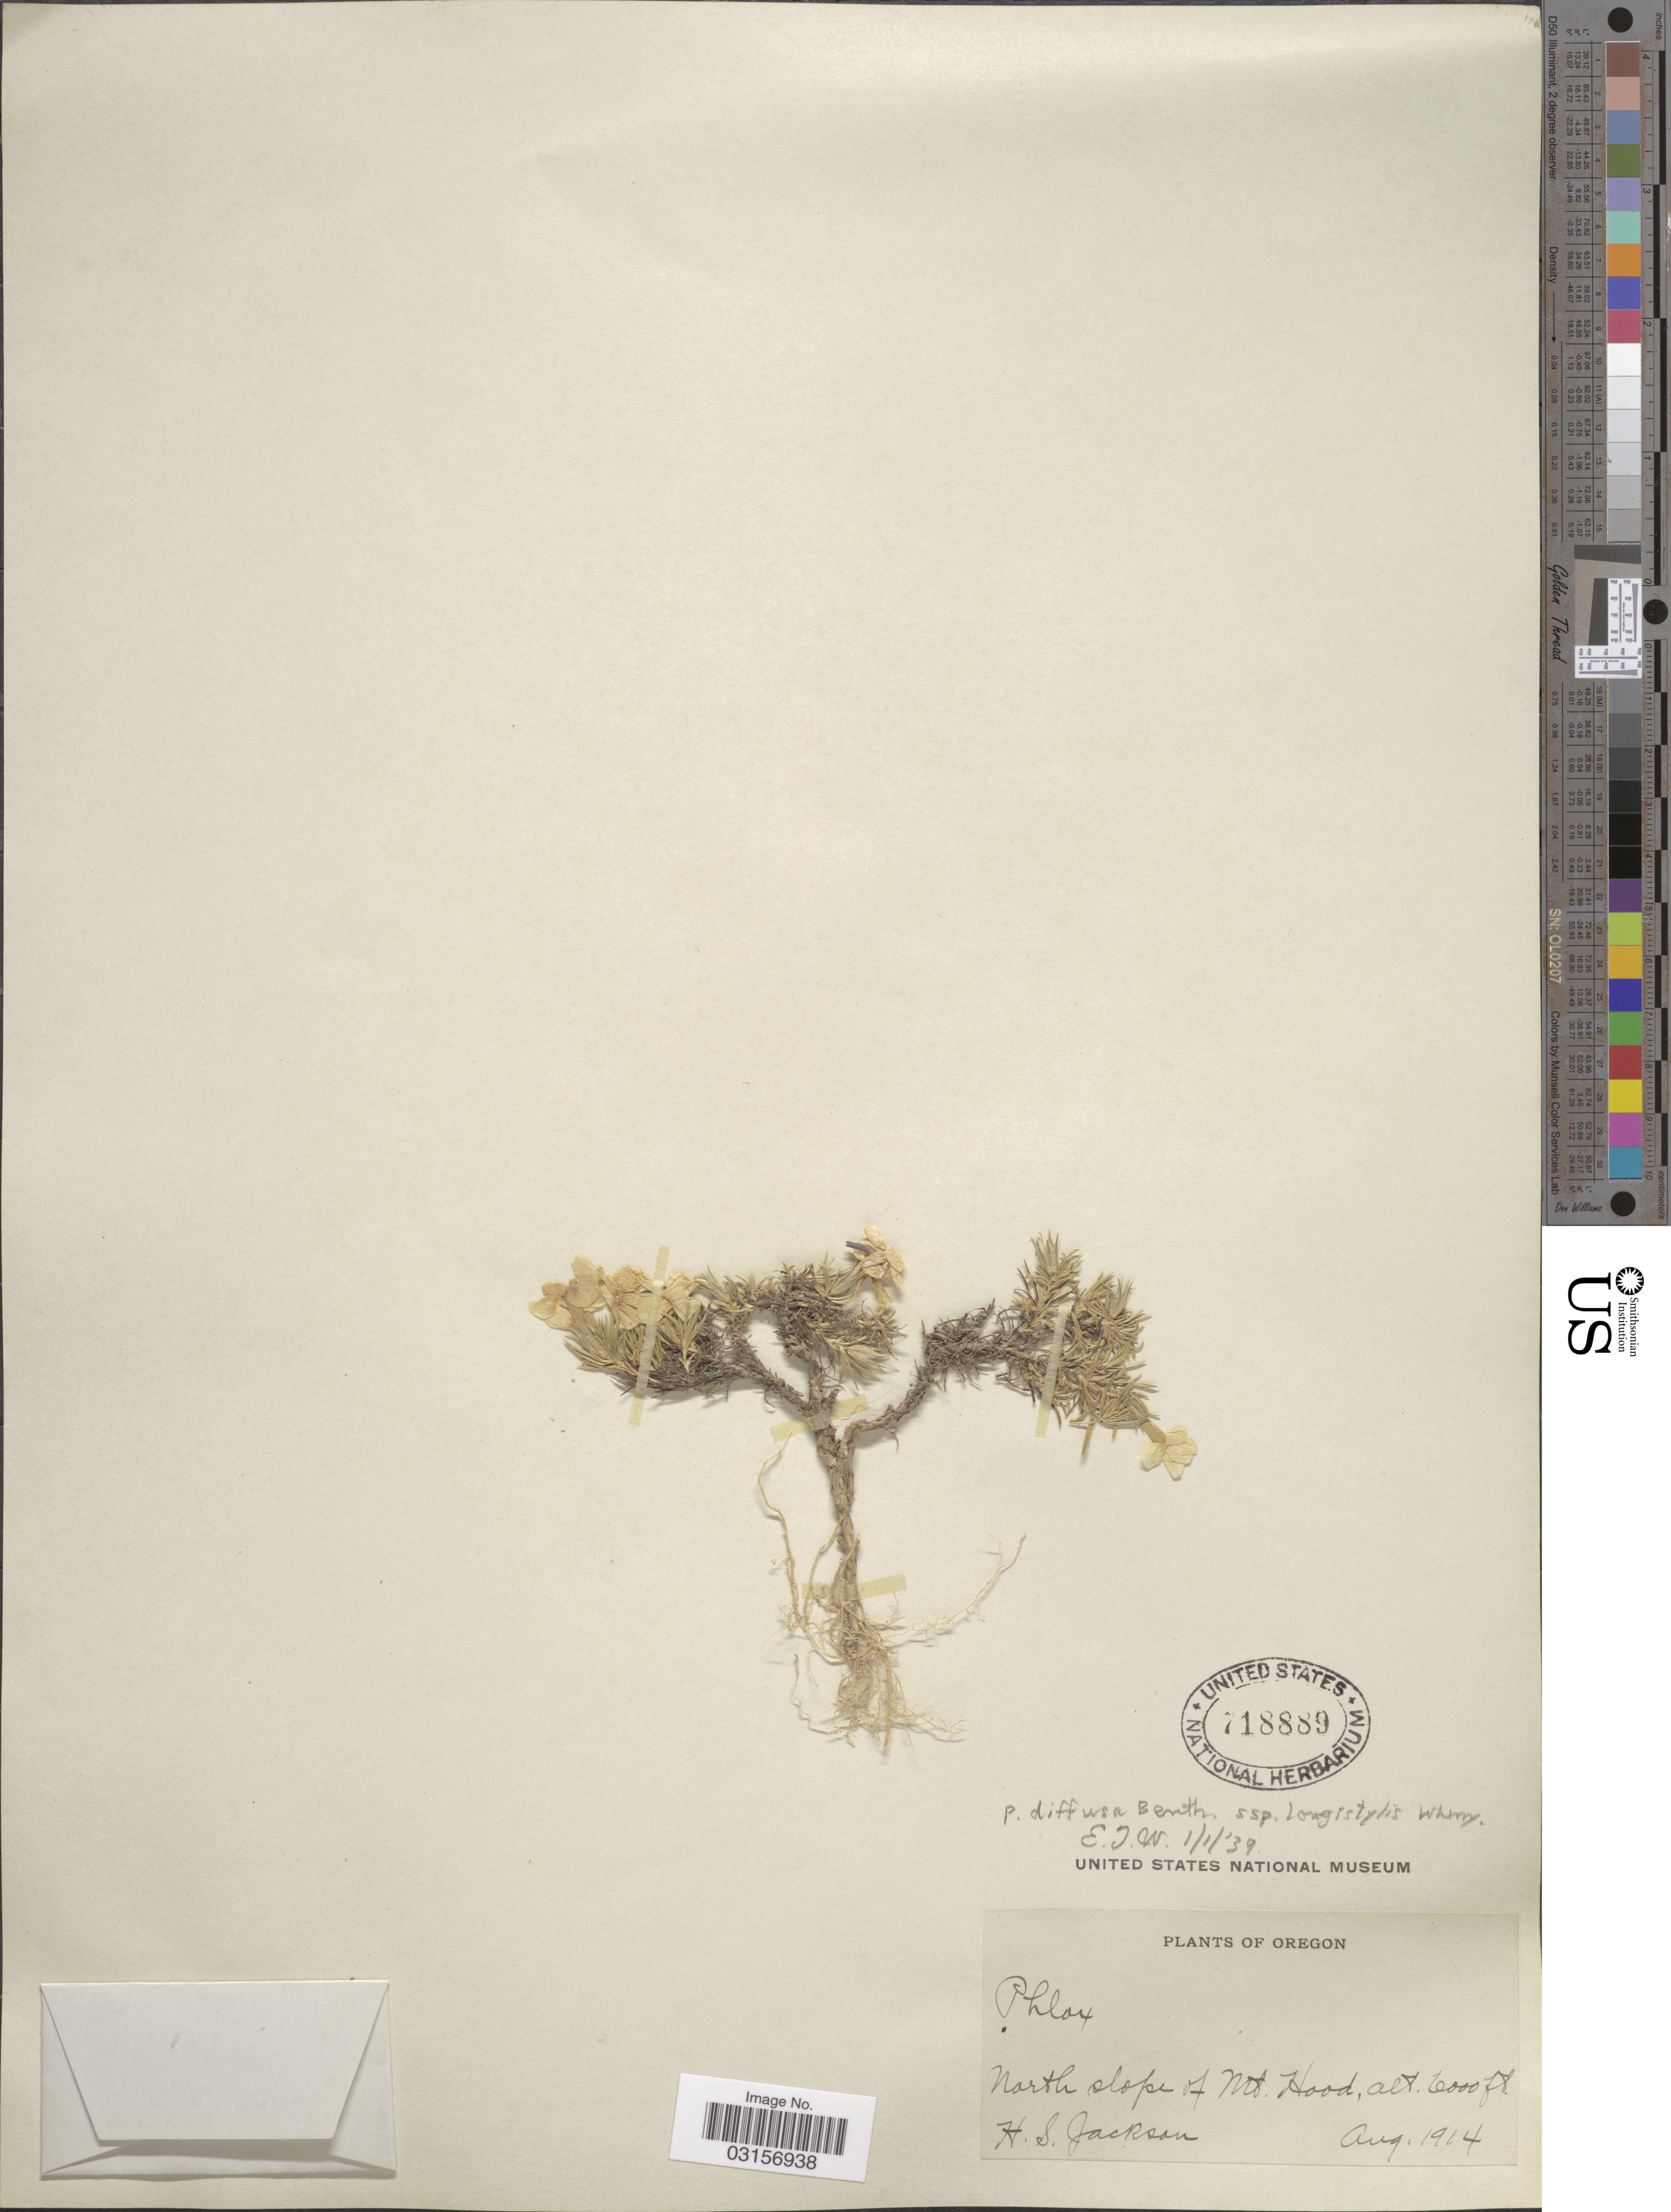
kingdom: Plantae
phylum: Tracheophyta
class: Magnoliopsida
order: Ericales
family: Polemoniaceae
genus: Phlox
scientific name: Phlox diffusa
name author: Benth.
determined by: Mayfield, M. H.; Ferguson, C. J.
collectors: H. Jackson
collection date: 1914-08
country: United States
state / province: Oregon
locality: North slope of Mt. Hood.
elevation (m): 1829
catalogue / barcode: US 718889